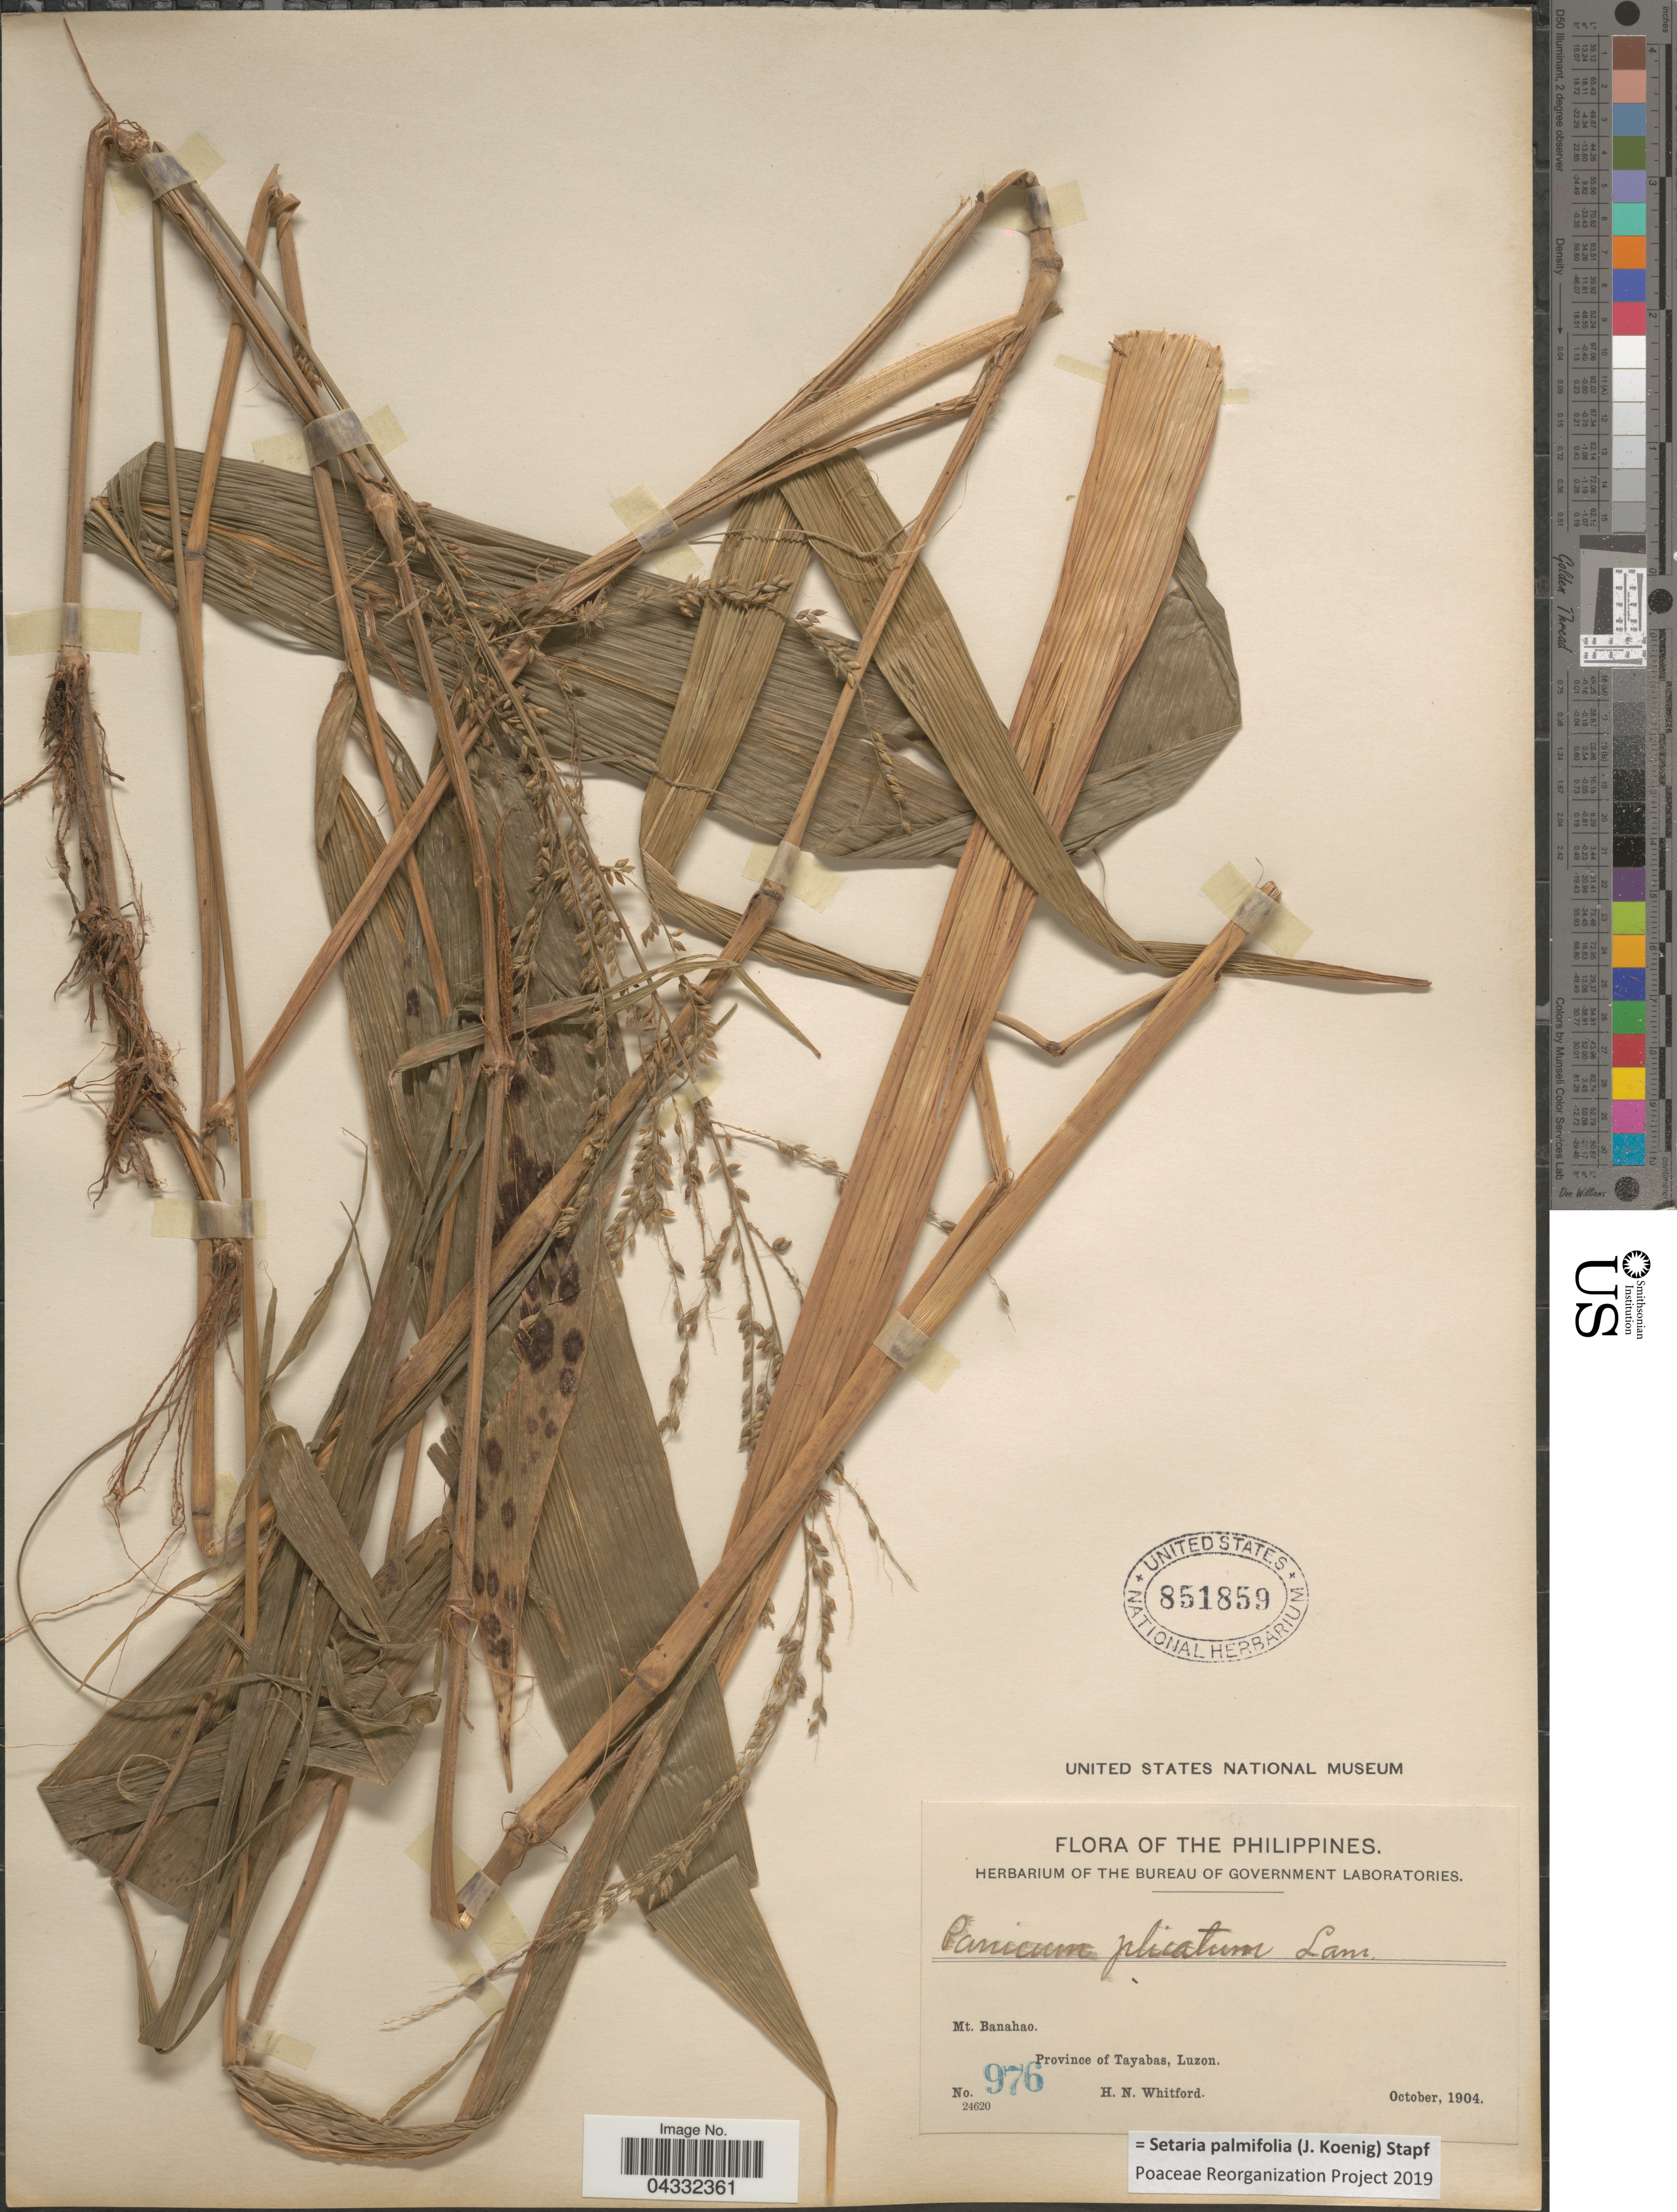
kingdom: Plantae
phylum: Tracheophyta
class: Liliopsida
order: Poales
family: Poaceae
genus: Setaria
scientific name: Setaria palmifolia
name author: (J. Koenig) Stapf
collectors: H. N. Whitford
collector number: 976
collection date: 1904-10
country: Philippines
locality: Mt. Banahao. Province of Tayabas, Luzon.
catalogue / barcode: US 851859